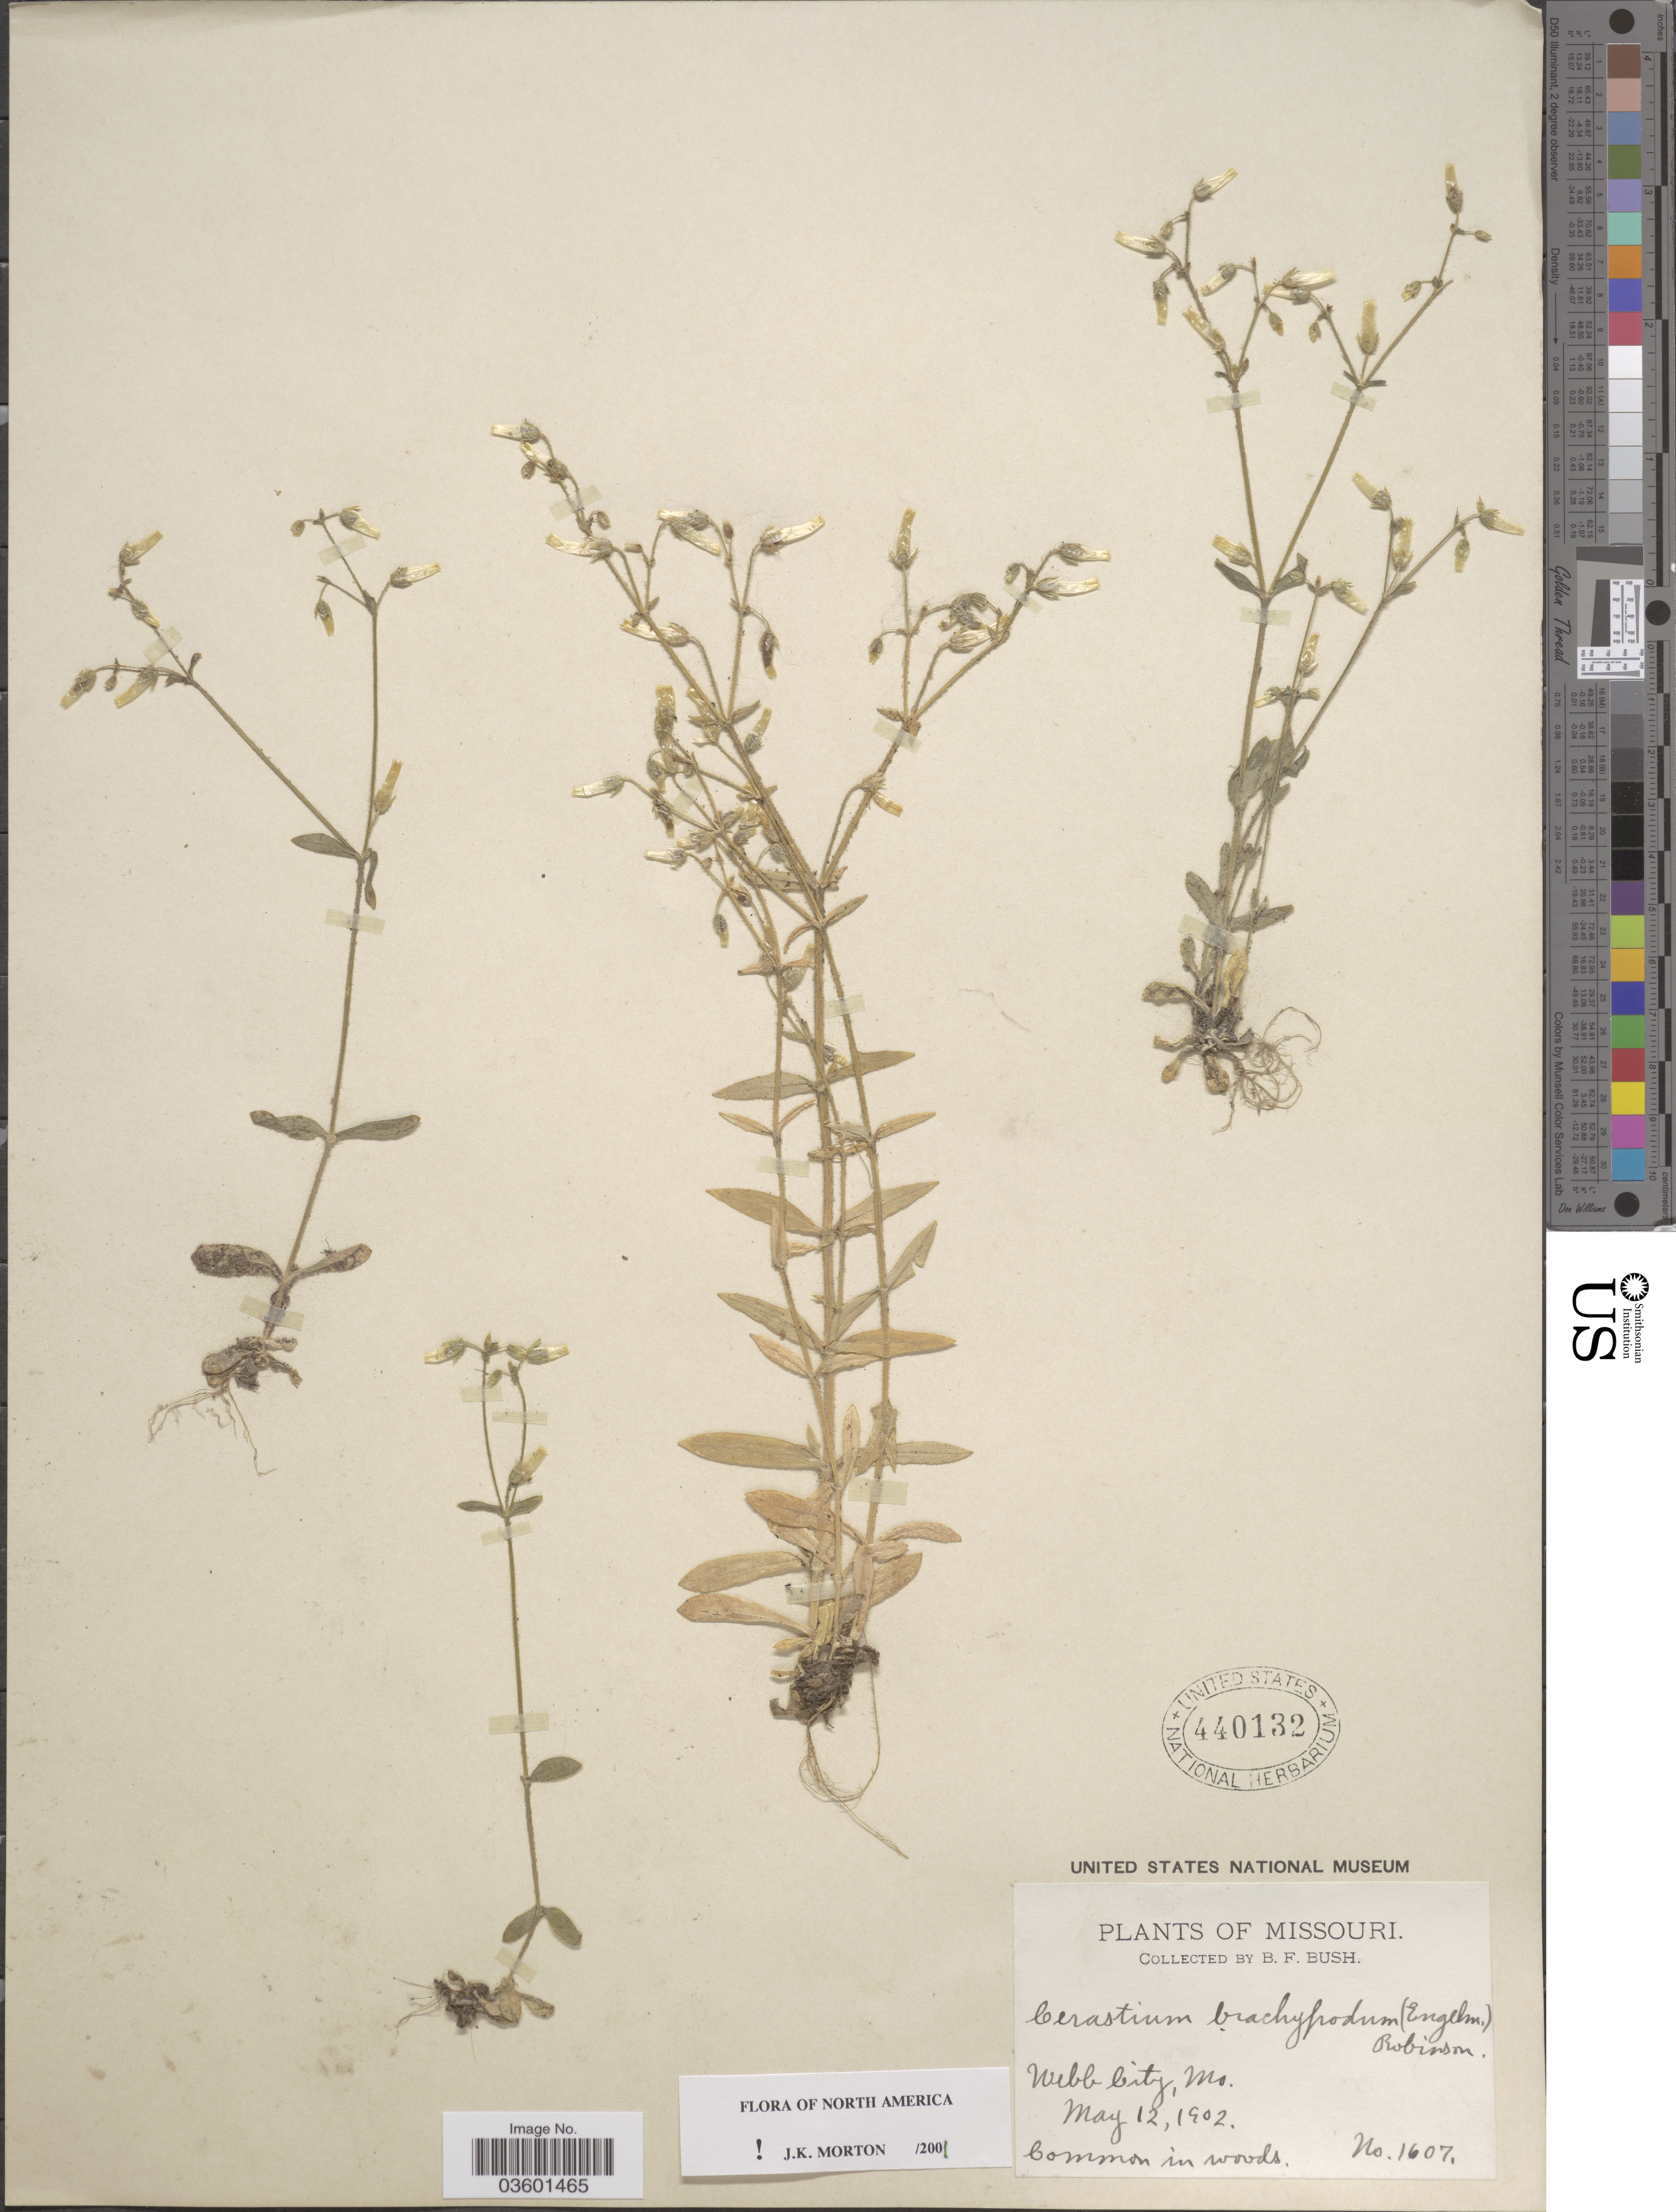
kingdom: Plantae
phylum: Tracheophyta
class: Magnoliopsida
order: Caryophyllales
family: Caryophyllaceae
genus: Cerastium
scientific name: Cerastium brachypodum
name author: (Engelm. ex A. Gray) B.L. Rob.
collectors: B. F. Bush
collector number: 1607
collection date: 1902-05-12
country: United States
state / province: Missouri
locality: Webb City.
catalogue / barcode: US 440132